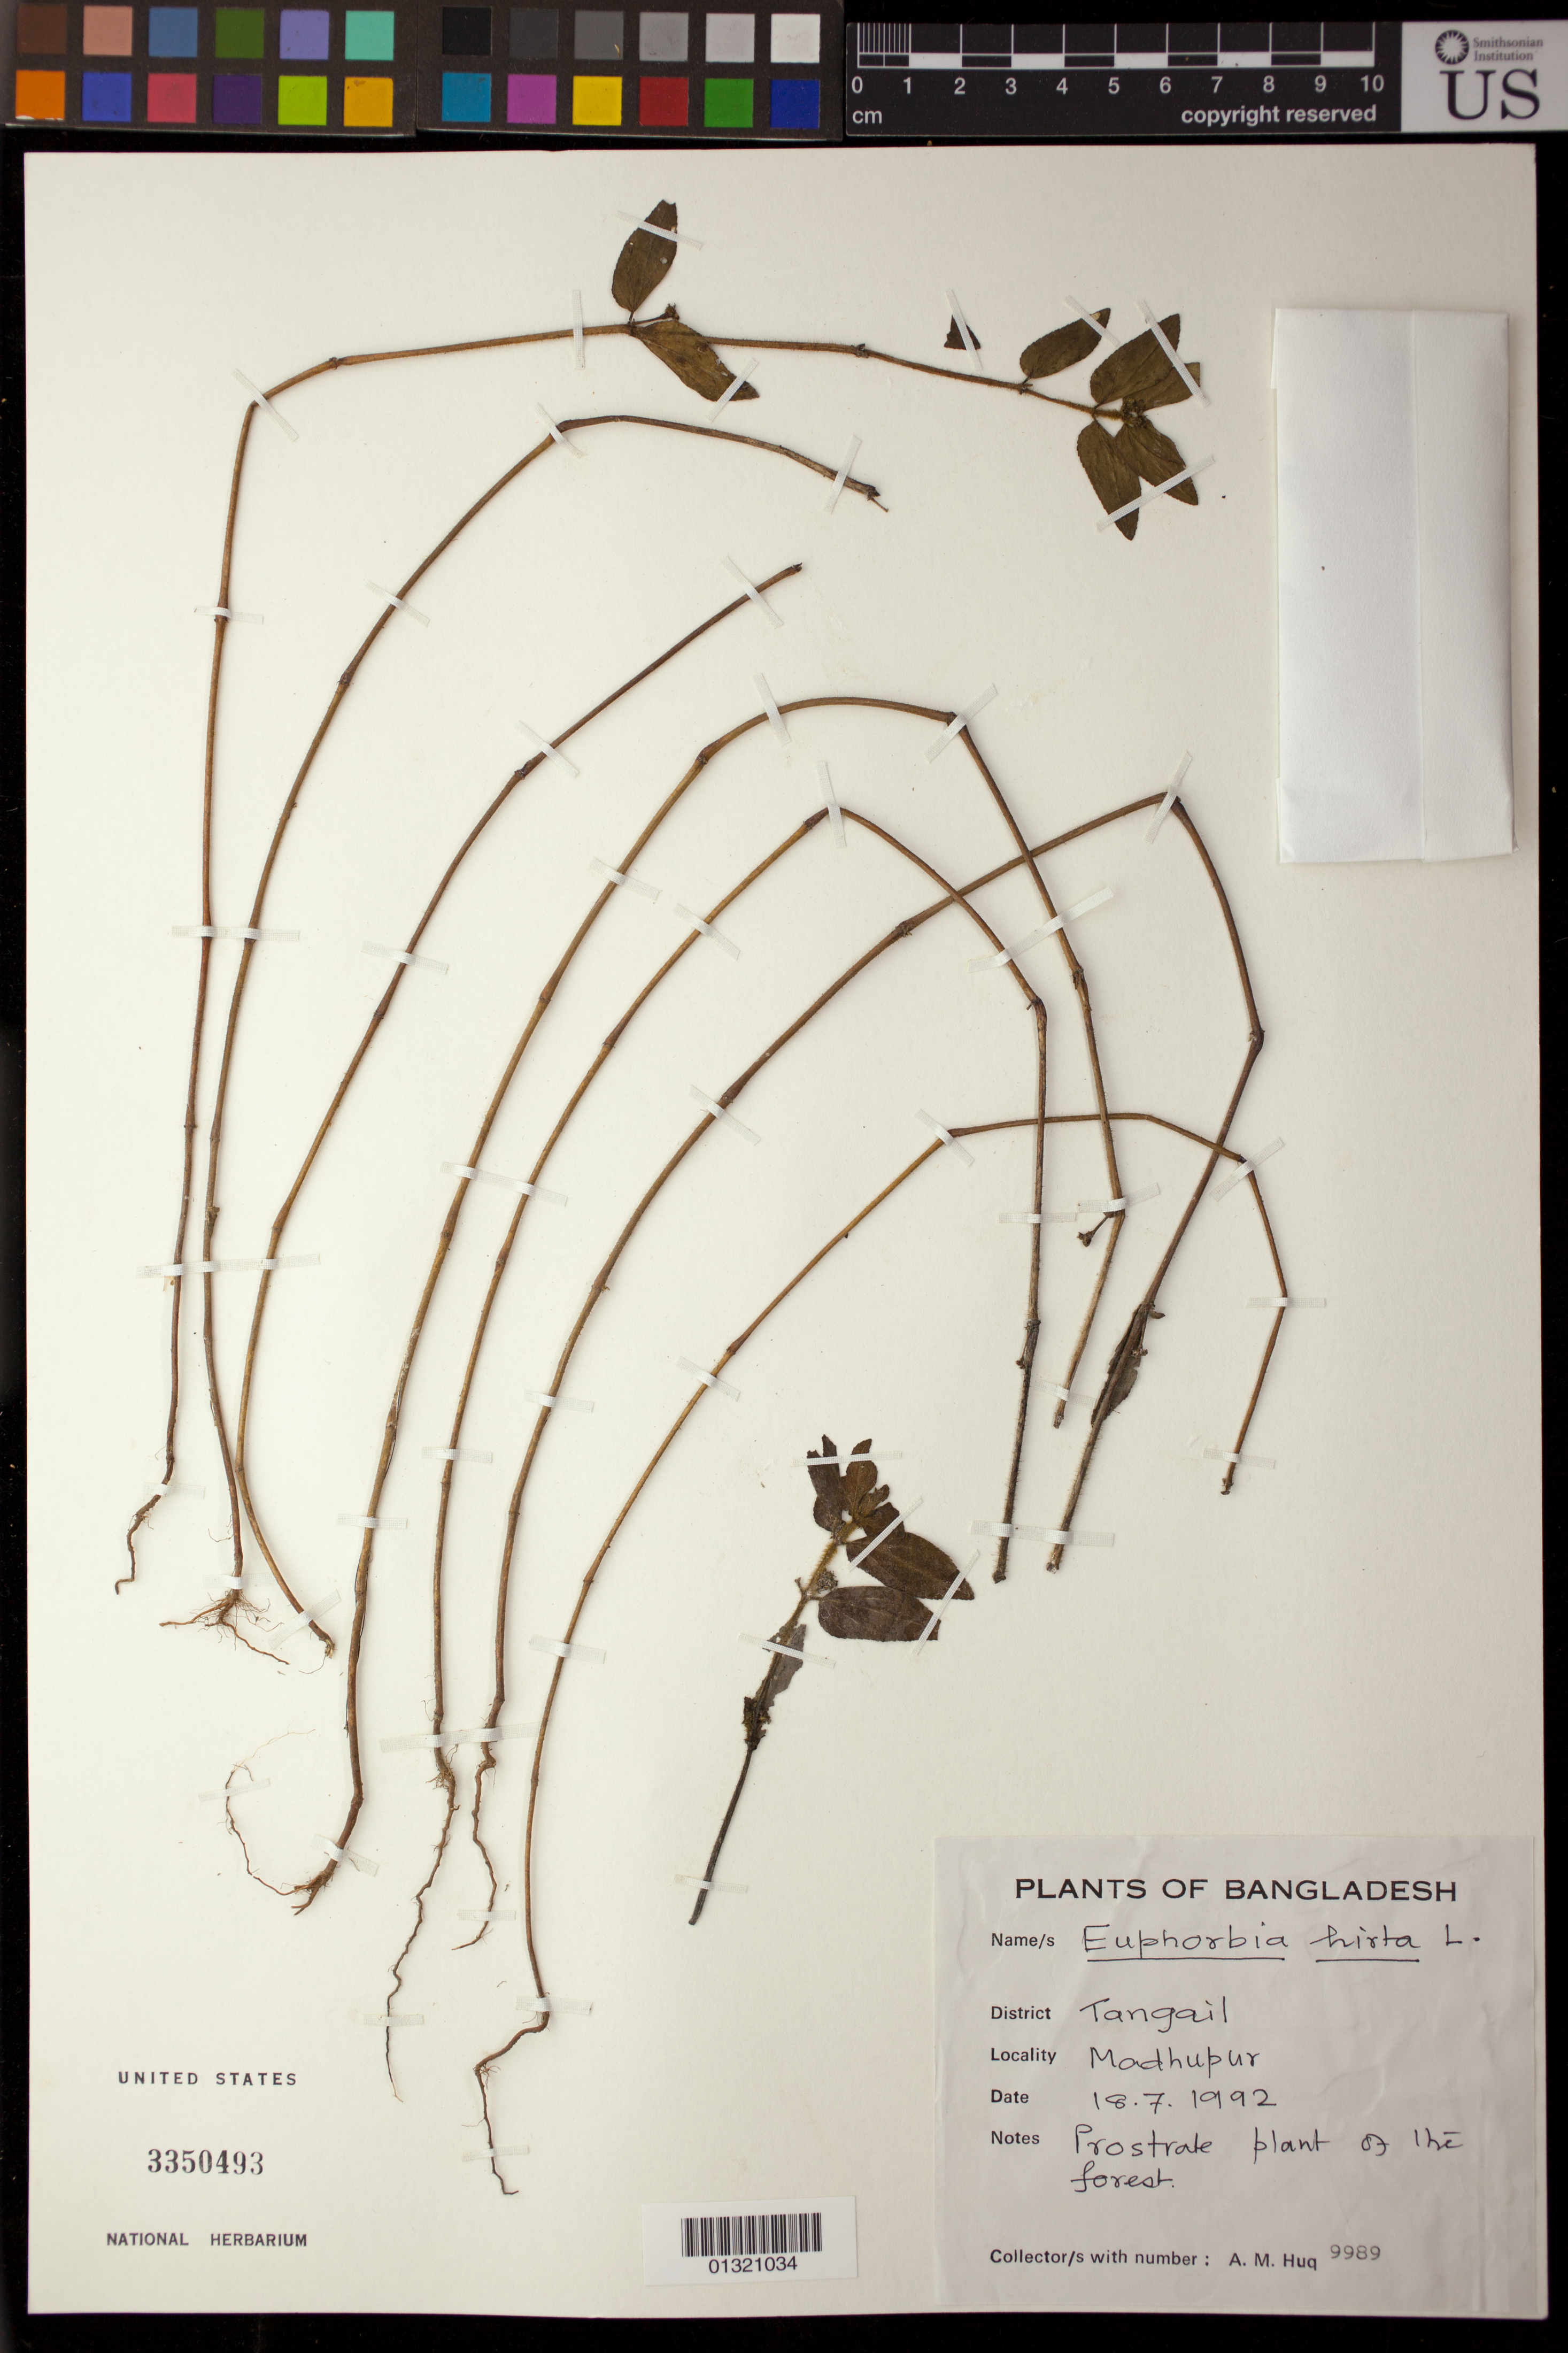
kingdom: Plantae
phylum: Tracheophyta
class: Magnoliopsida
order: Malpighiales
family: Euphorbiaceae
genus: Euphorbia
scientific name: Euphorbia hirta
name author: L.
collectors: A. M. Huq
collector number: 9989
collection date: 1992-07-18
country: Bangladesh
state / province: Dhaka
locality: Tangail, Madhupur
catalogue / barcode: US 3350493